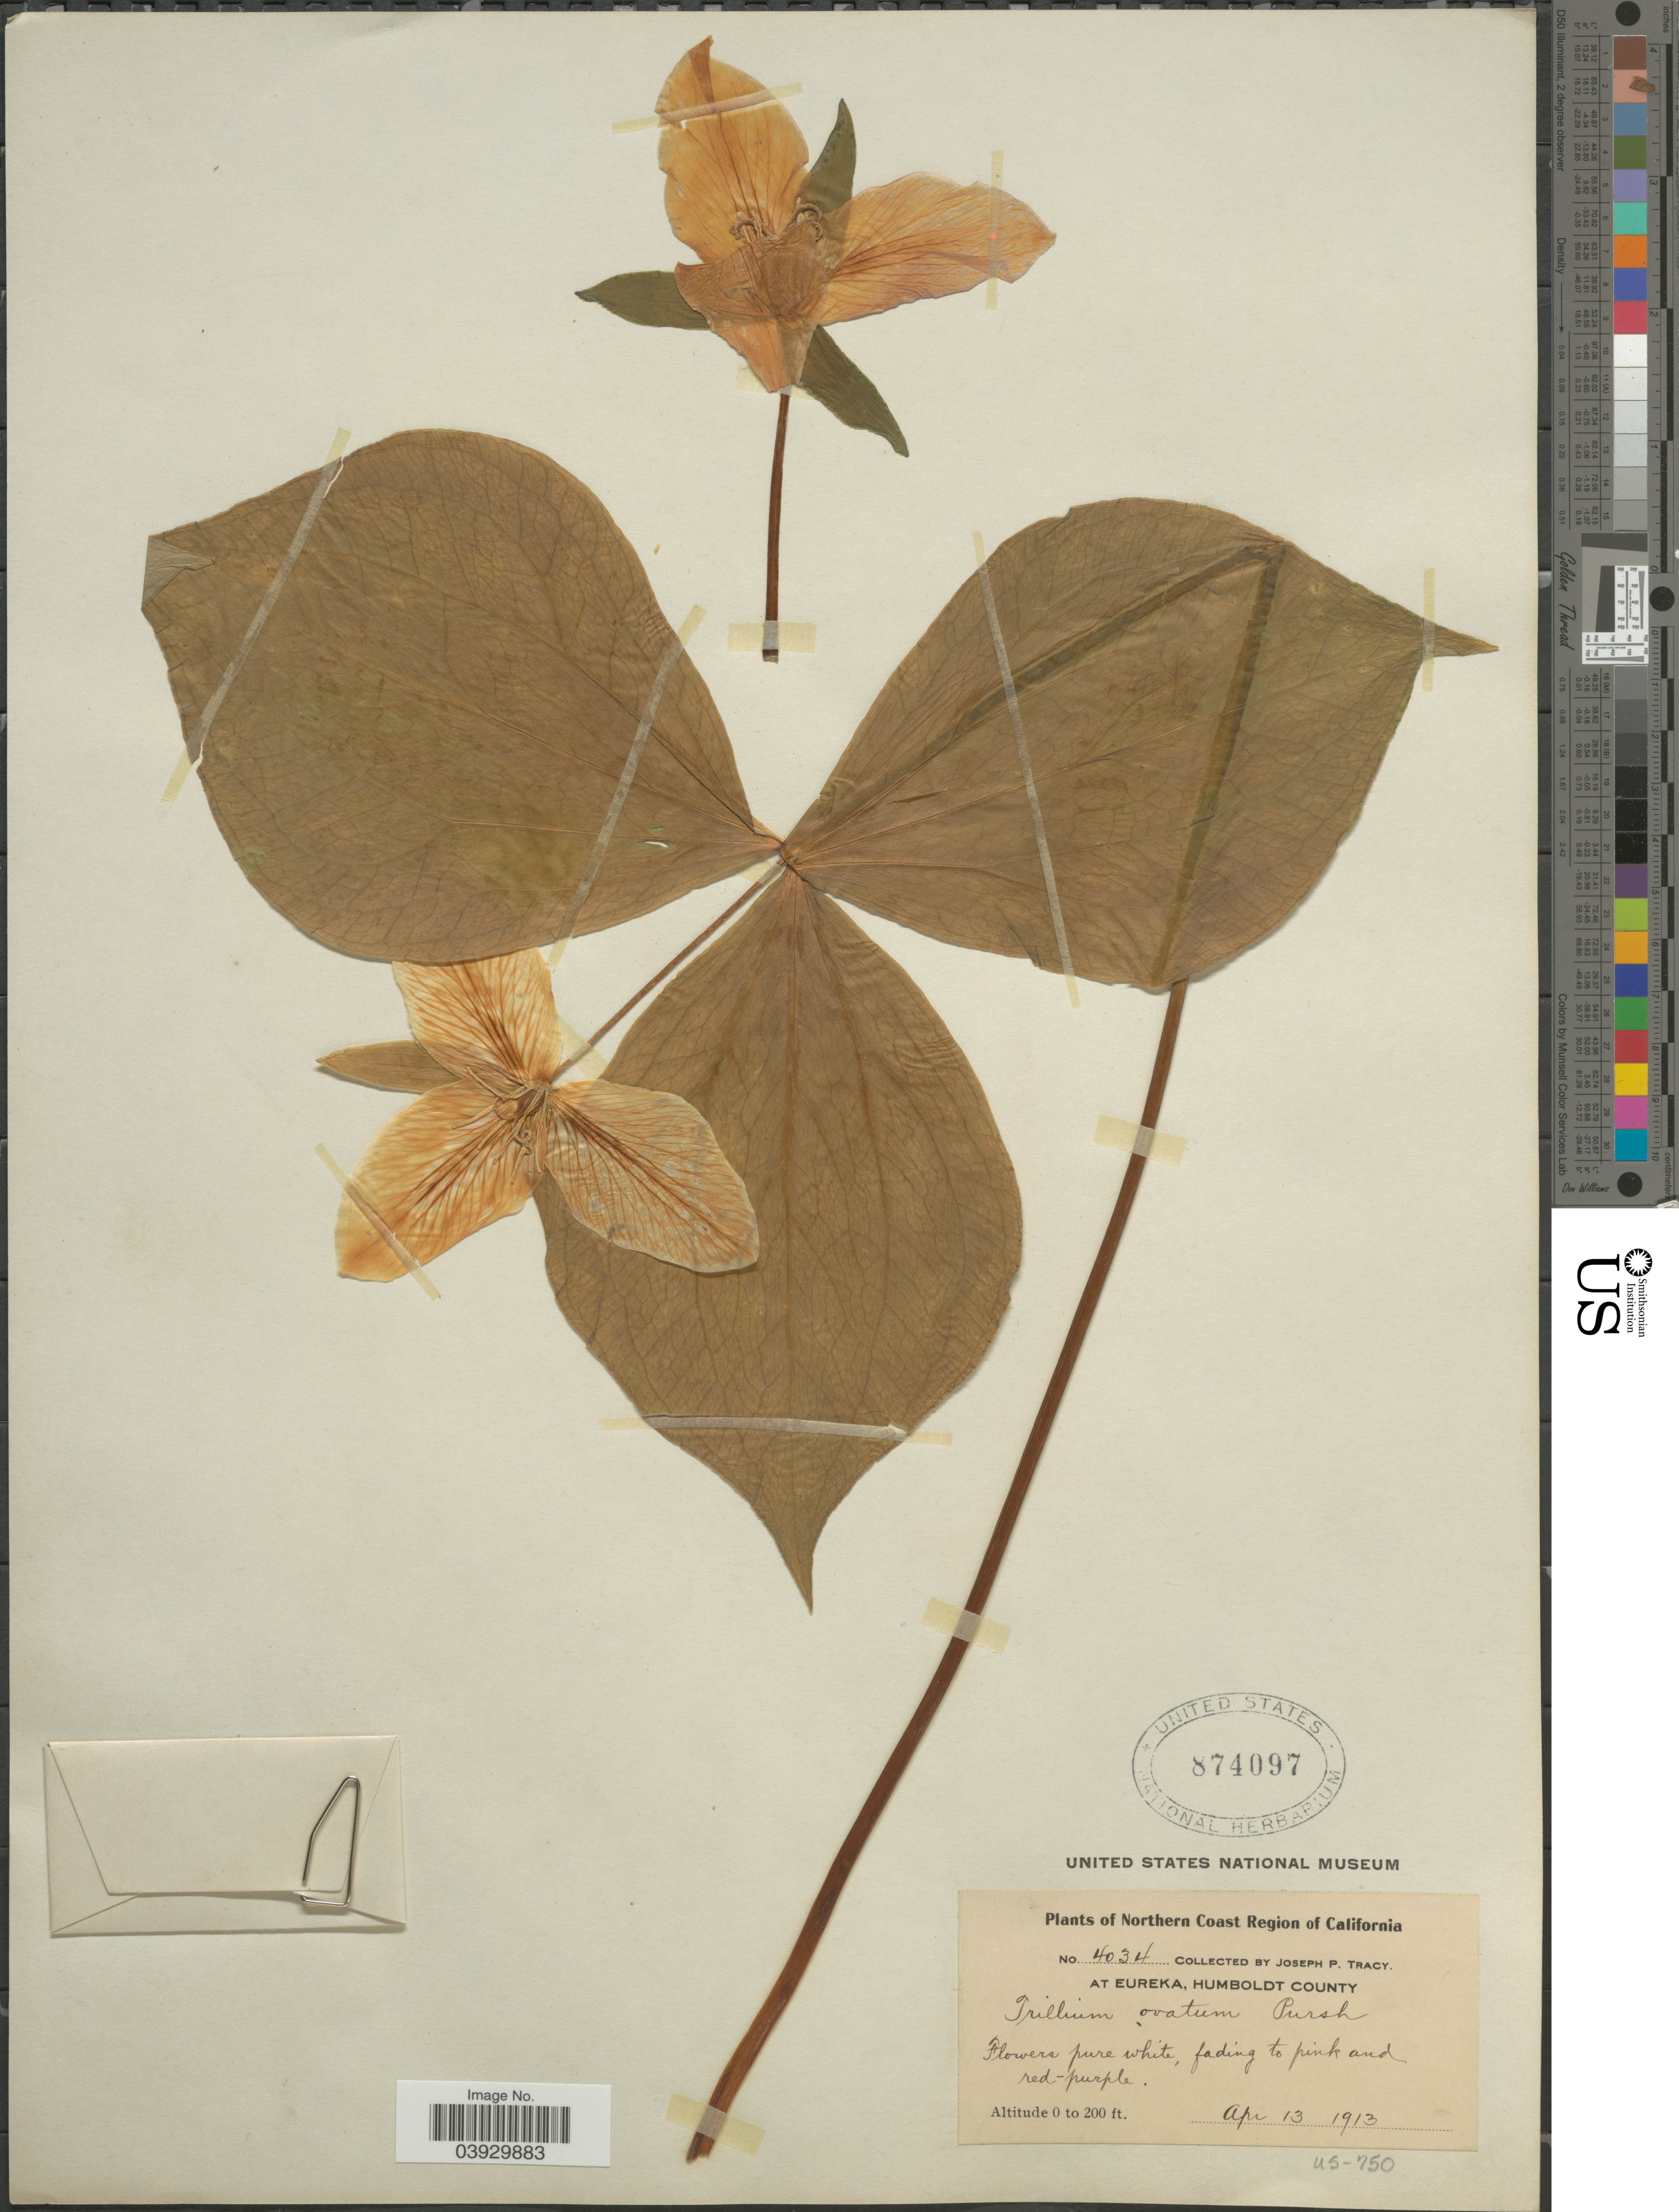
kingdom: Plantae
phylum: Tracheophyta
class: Liliopsida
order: Liliales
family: Melanthiaceae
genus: Trillium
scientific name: Trillium ovatum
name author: Pursh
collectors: J. Tracy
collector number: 4034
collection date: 1913-04-13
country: United States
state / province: California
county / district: Humboldt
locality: Northern Coast Region of California. At Eureka, Humboldt County.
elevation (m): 0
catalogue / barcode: US 874097